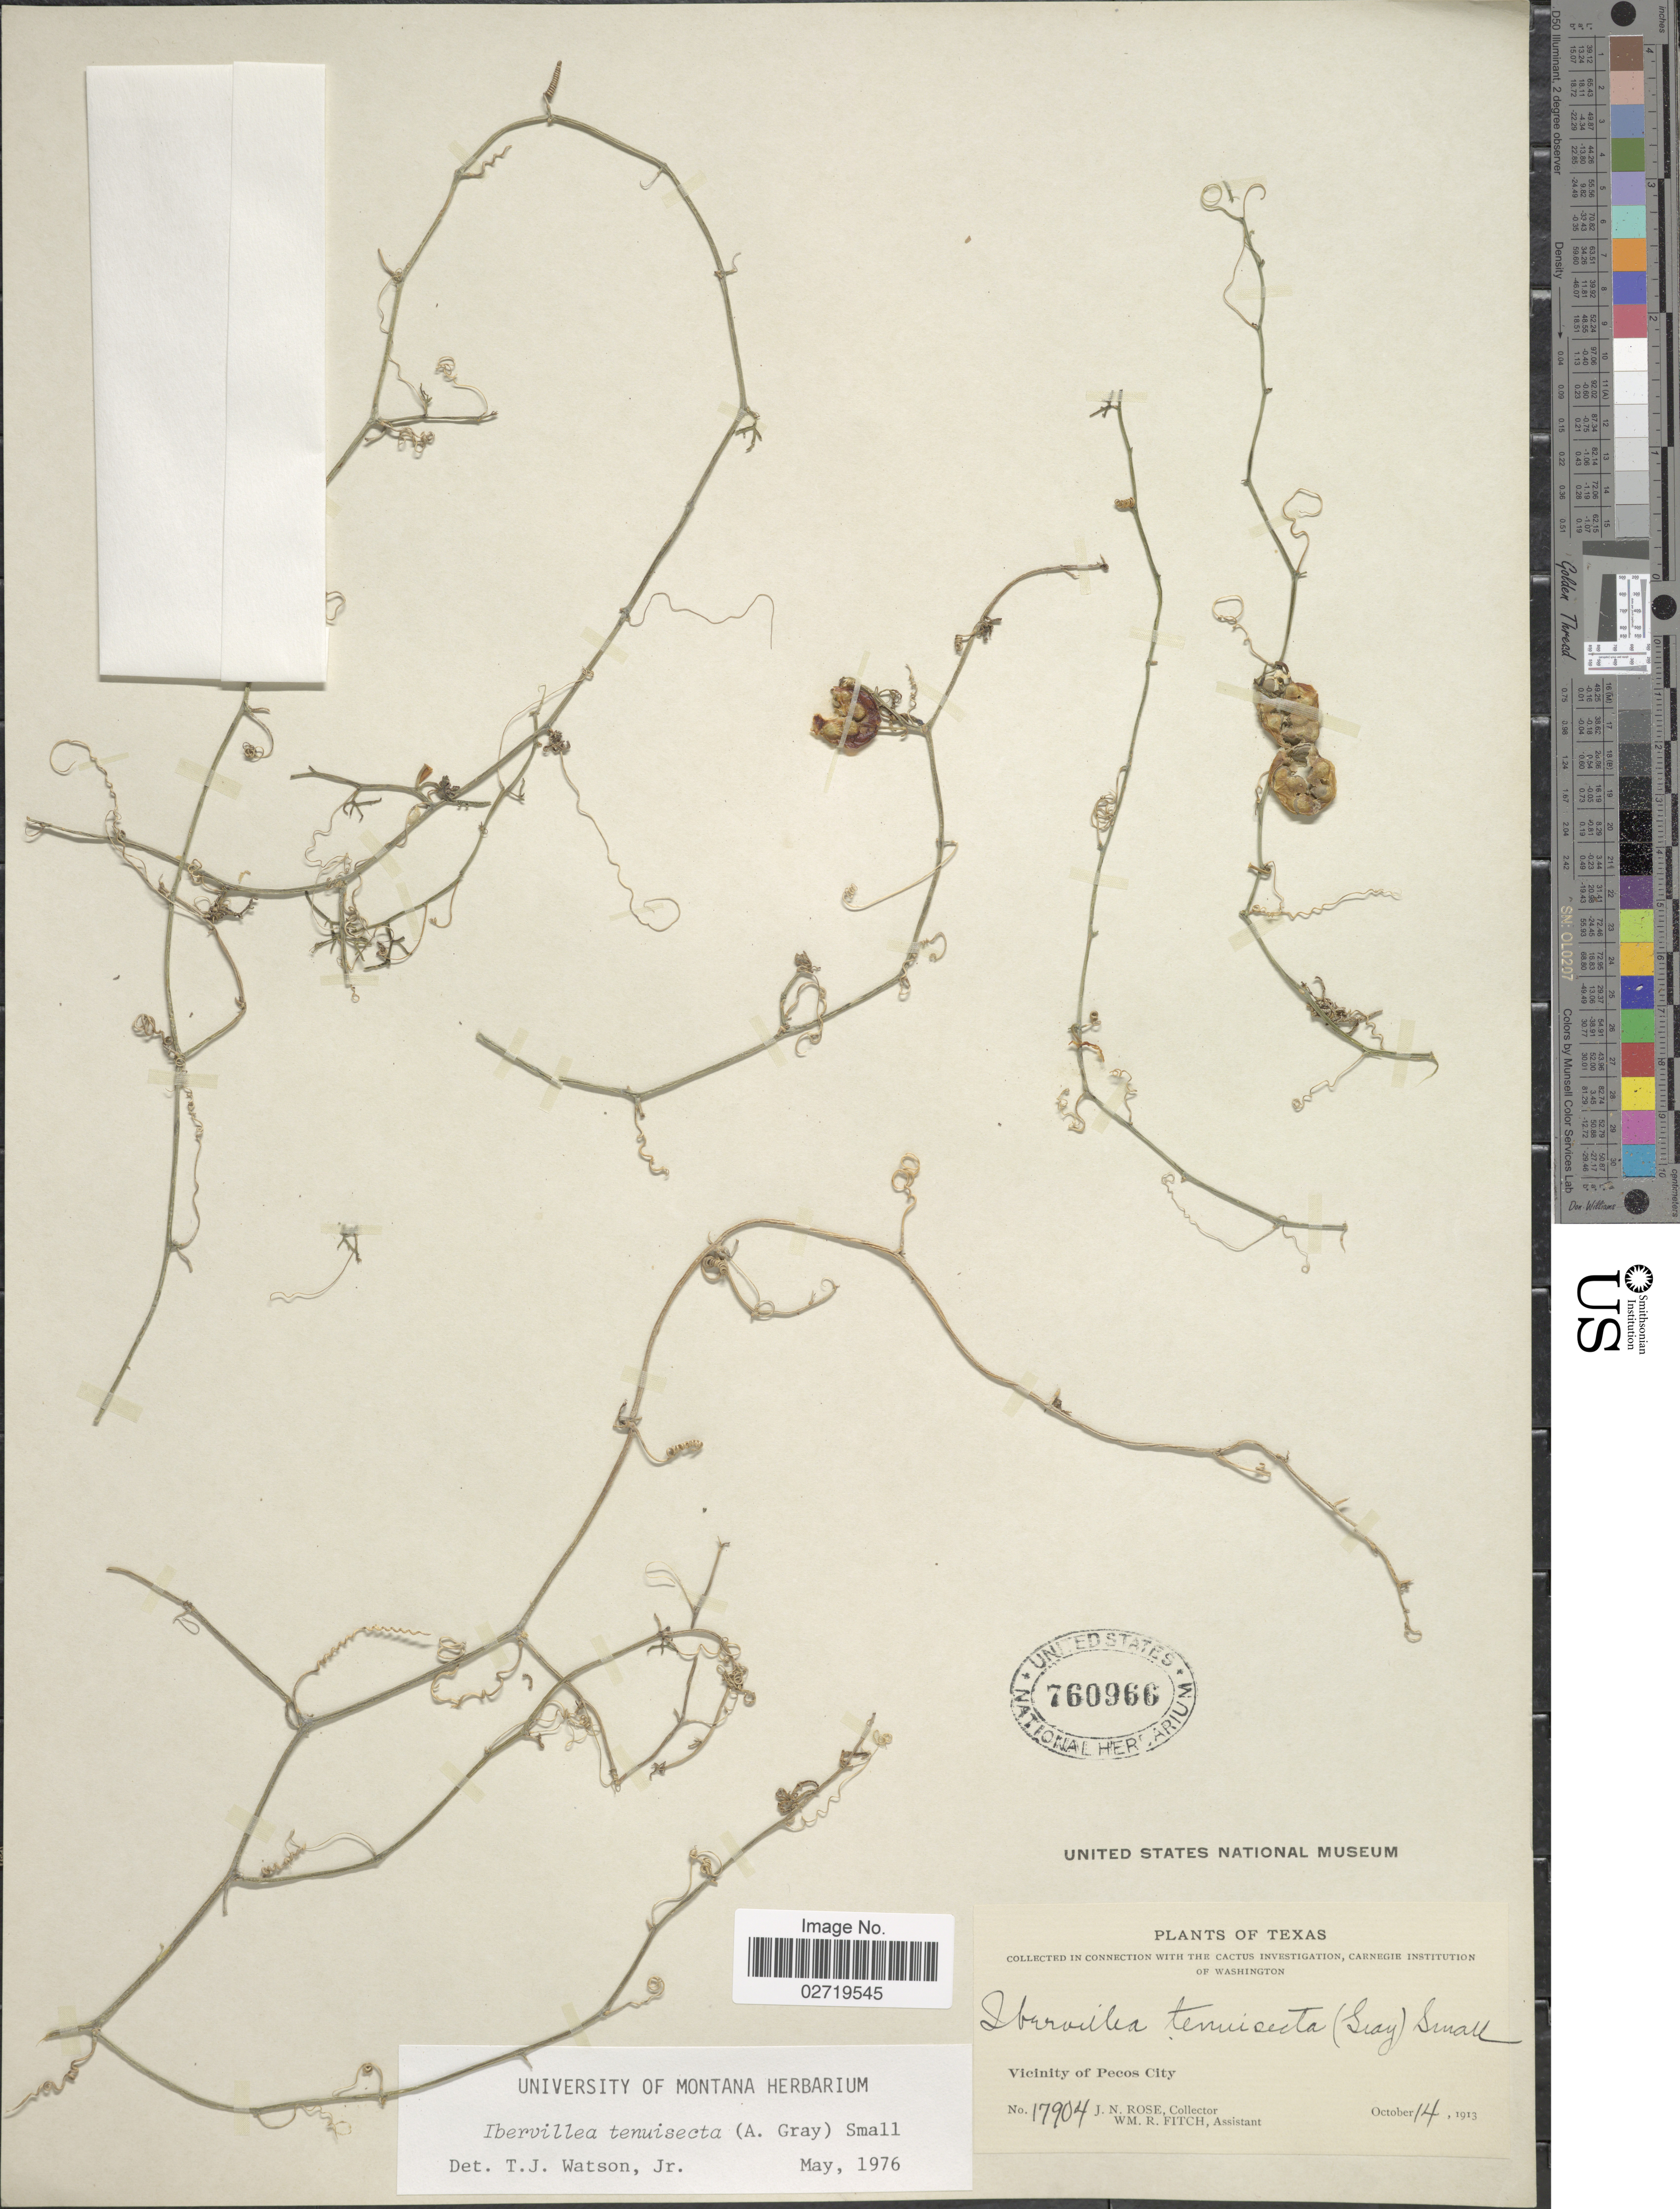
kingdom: Plantae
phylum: Tracheophyta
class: Magnoliopsida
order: Cucurbitales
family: Cucurbitaceae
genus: Ibervillea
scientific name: Ibervillea tenuisecta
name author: (A. Gray) Small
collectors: J. N. Rose & W. R. Fitch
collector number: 17904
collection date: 1913-10-14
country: United States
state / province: Texas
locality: Vicinity of Pecos City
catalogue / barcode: US 760966